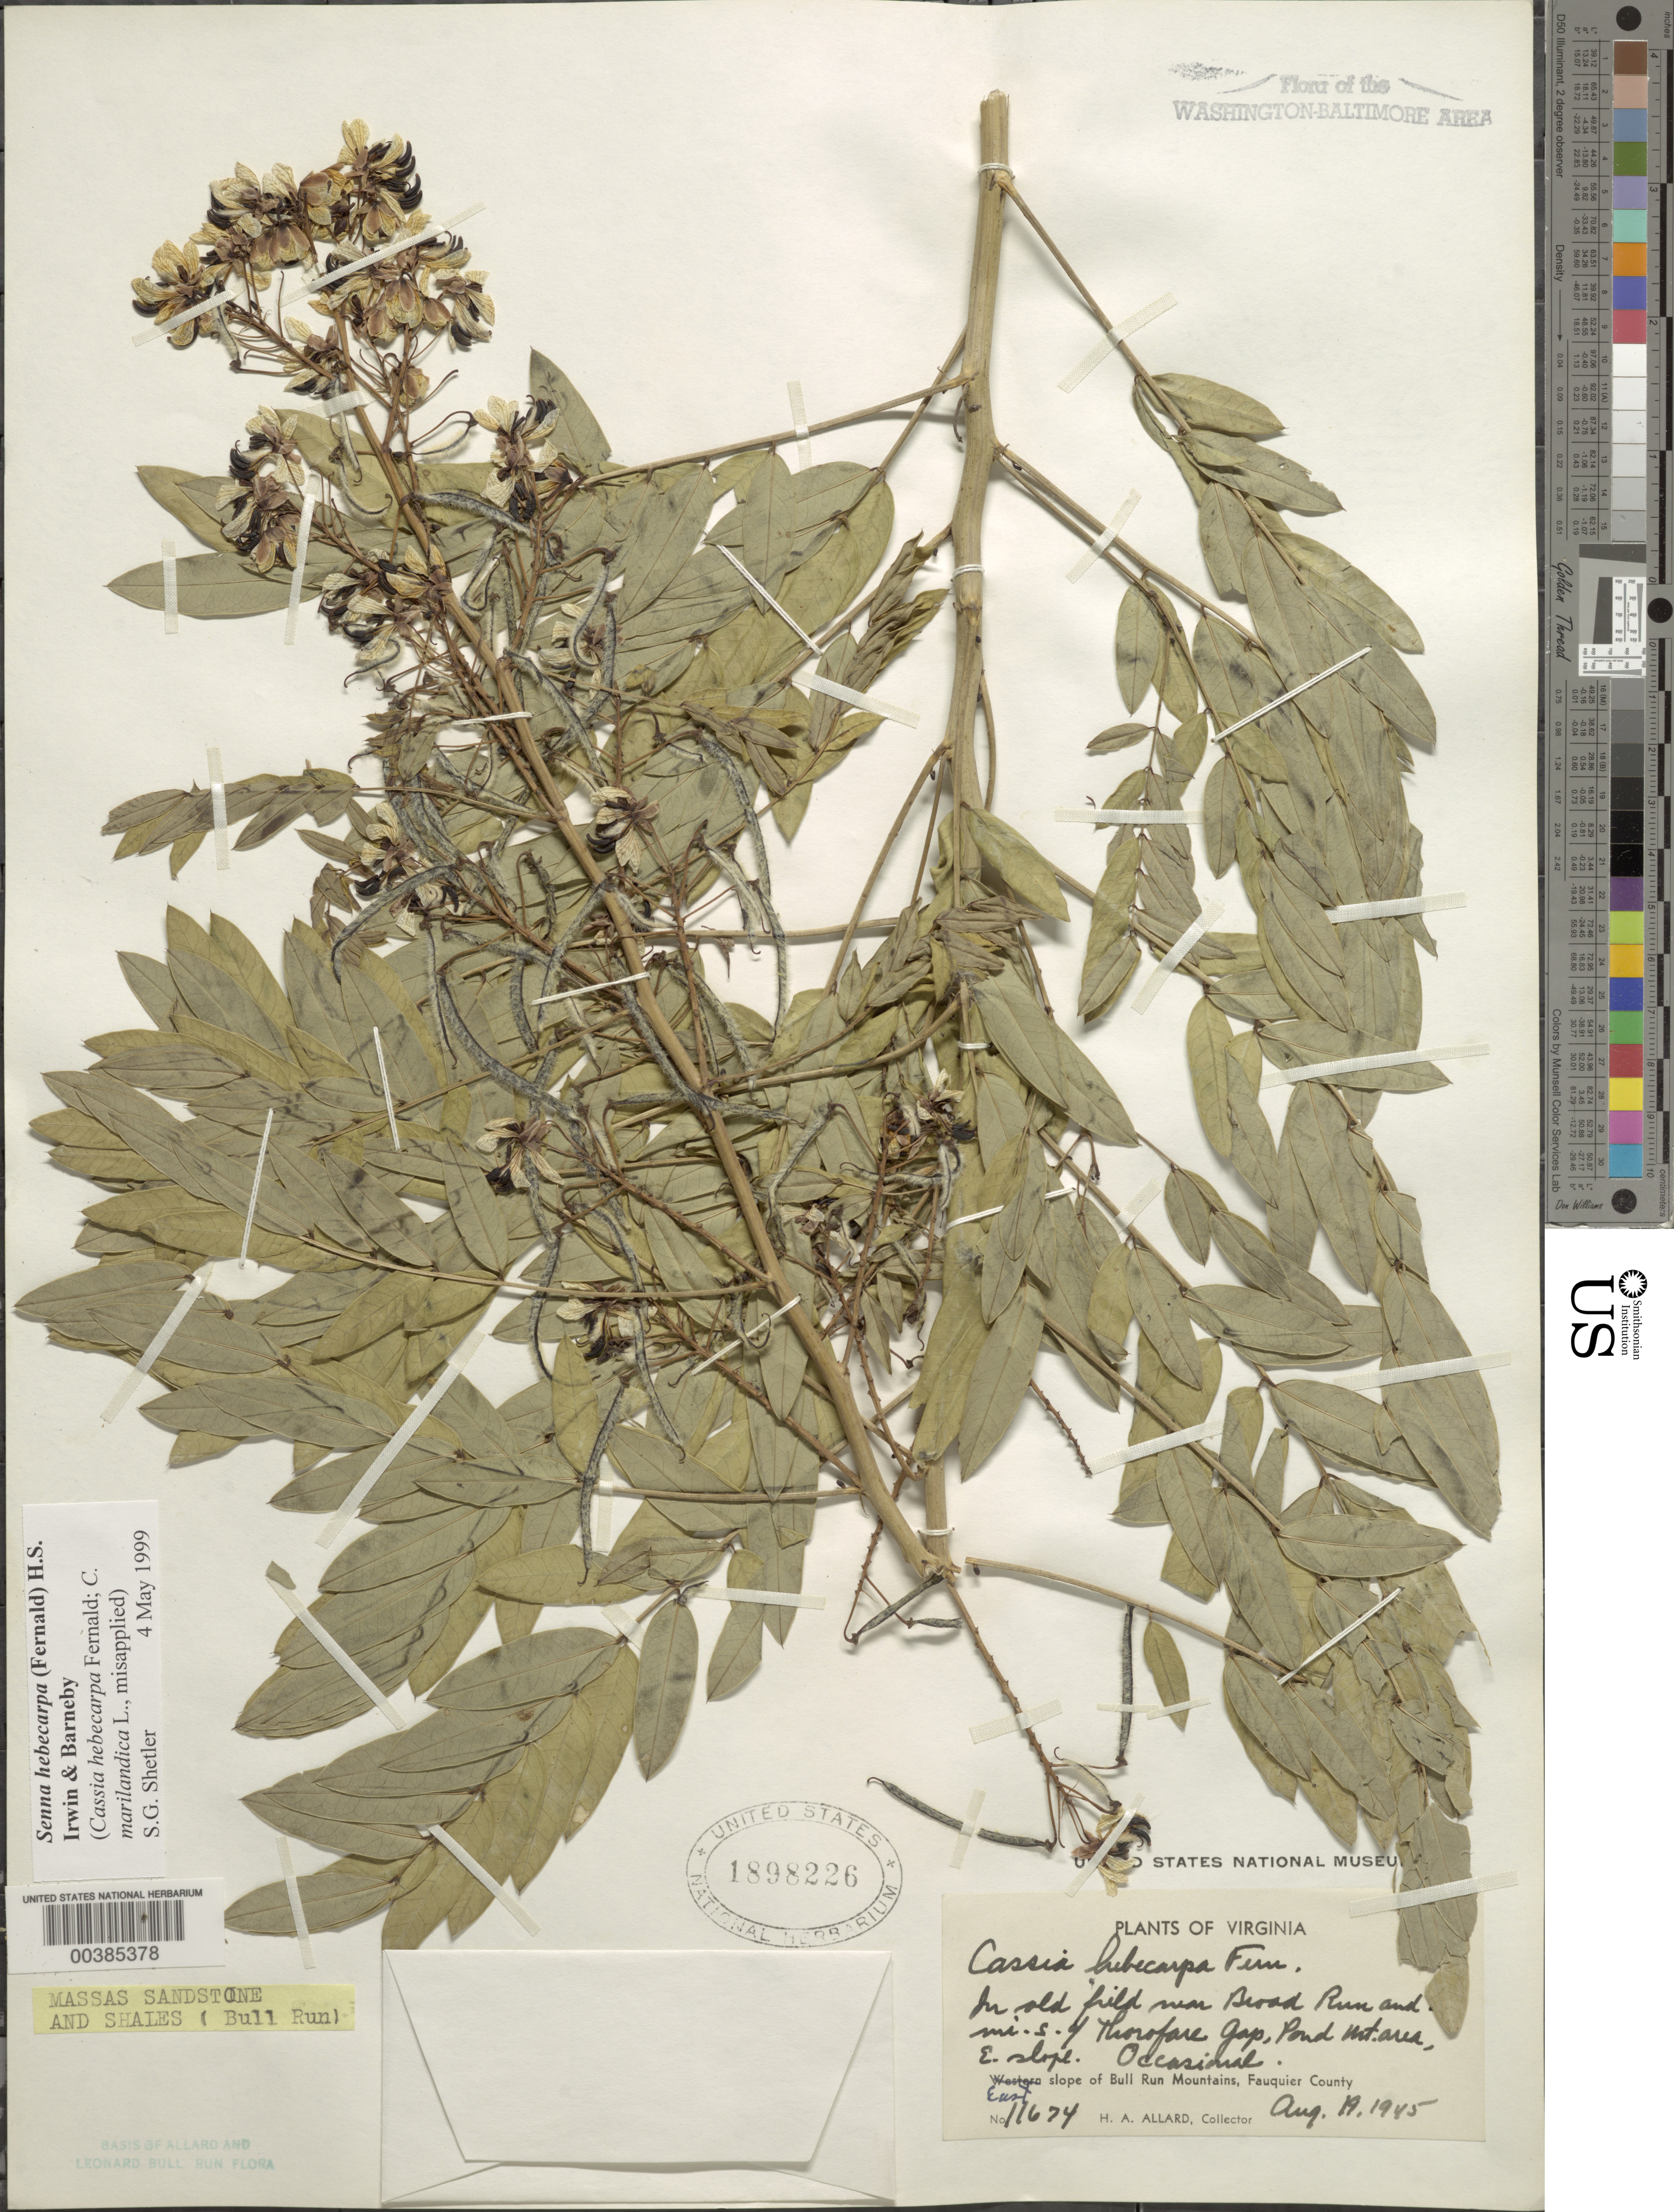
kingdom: Plantae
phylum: Tracheophyta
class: Magnoliopsida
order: Fabales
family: Fabaceae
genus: Senna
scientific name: Senna hebecarpa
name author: (Fernald) H.S. Irwin & Barneby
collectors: H. A. Allard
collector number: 11674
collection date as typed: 19 Aug 1945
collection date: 1945-08-19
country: United States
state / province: Virginia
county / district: Fauquier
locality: Near Broad Run and south of Thorofare Gap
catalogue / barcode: US 1898226